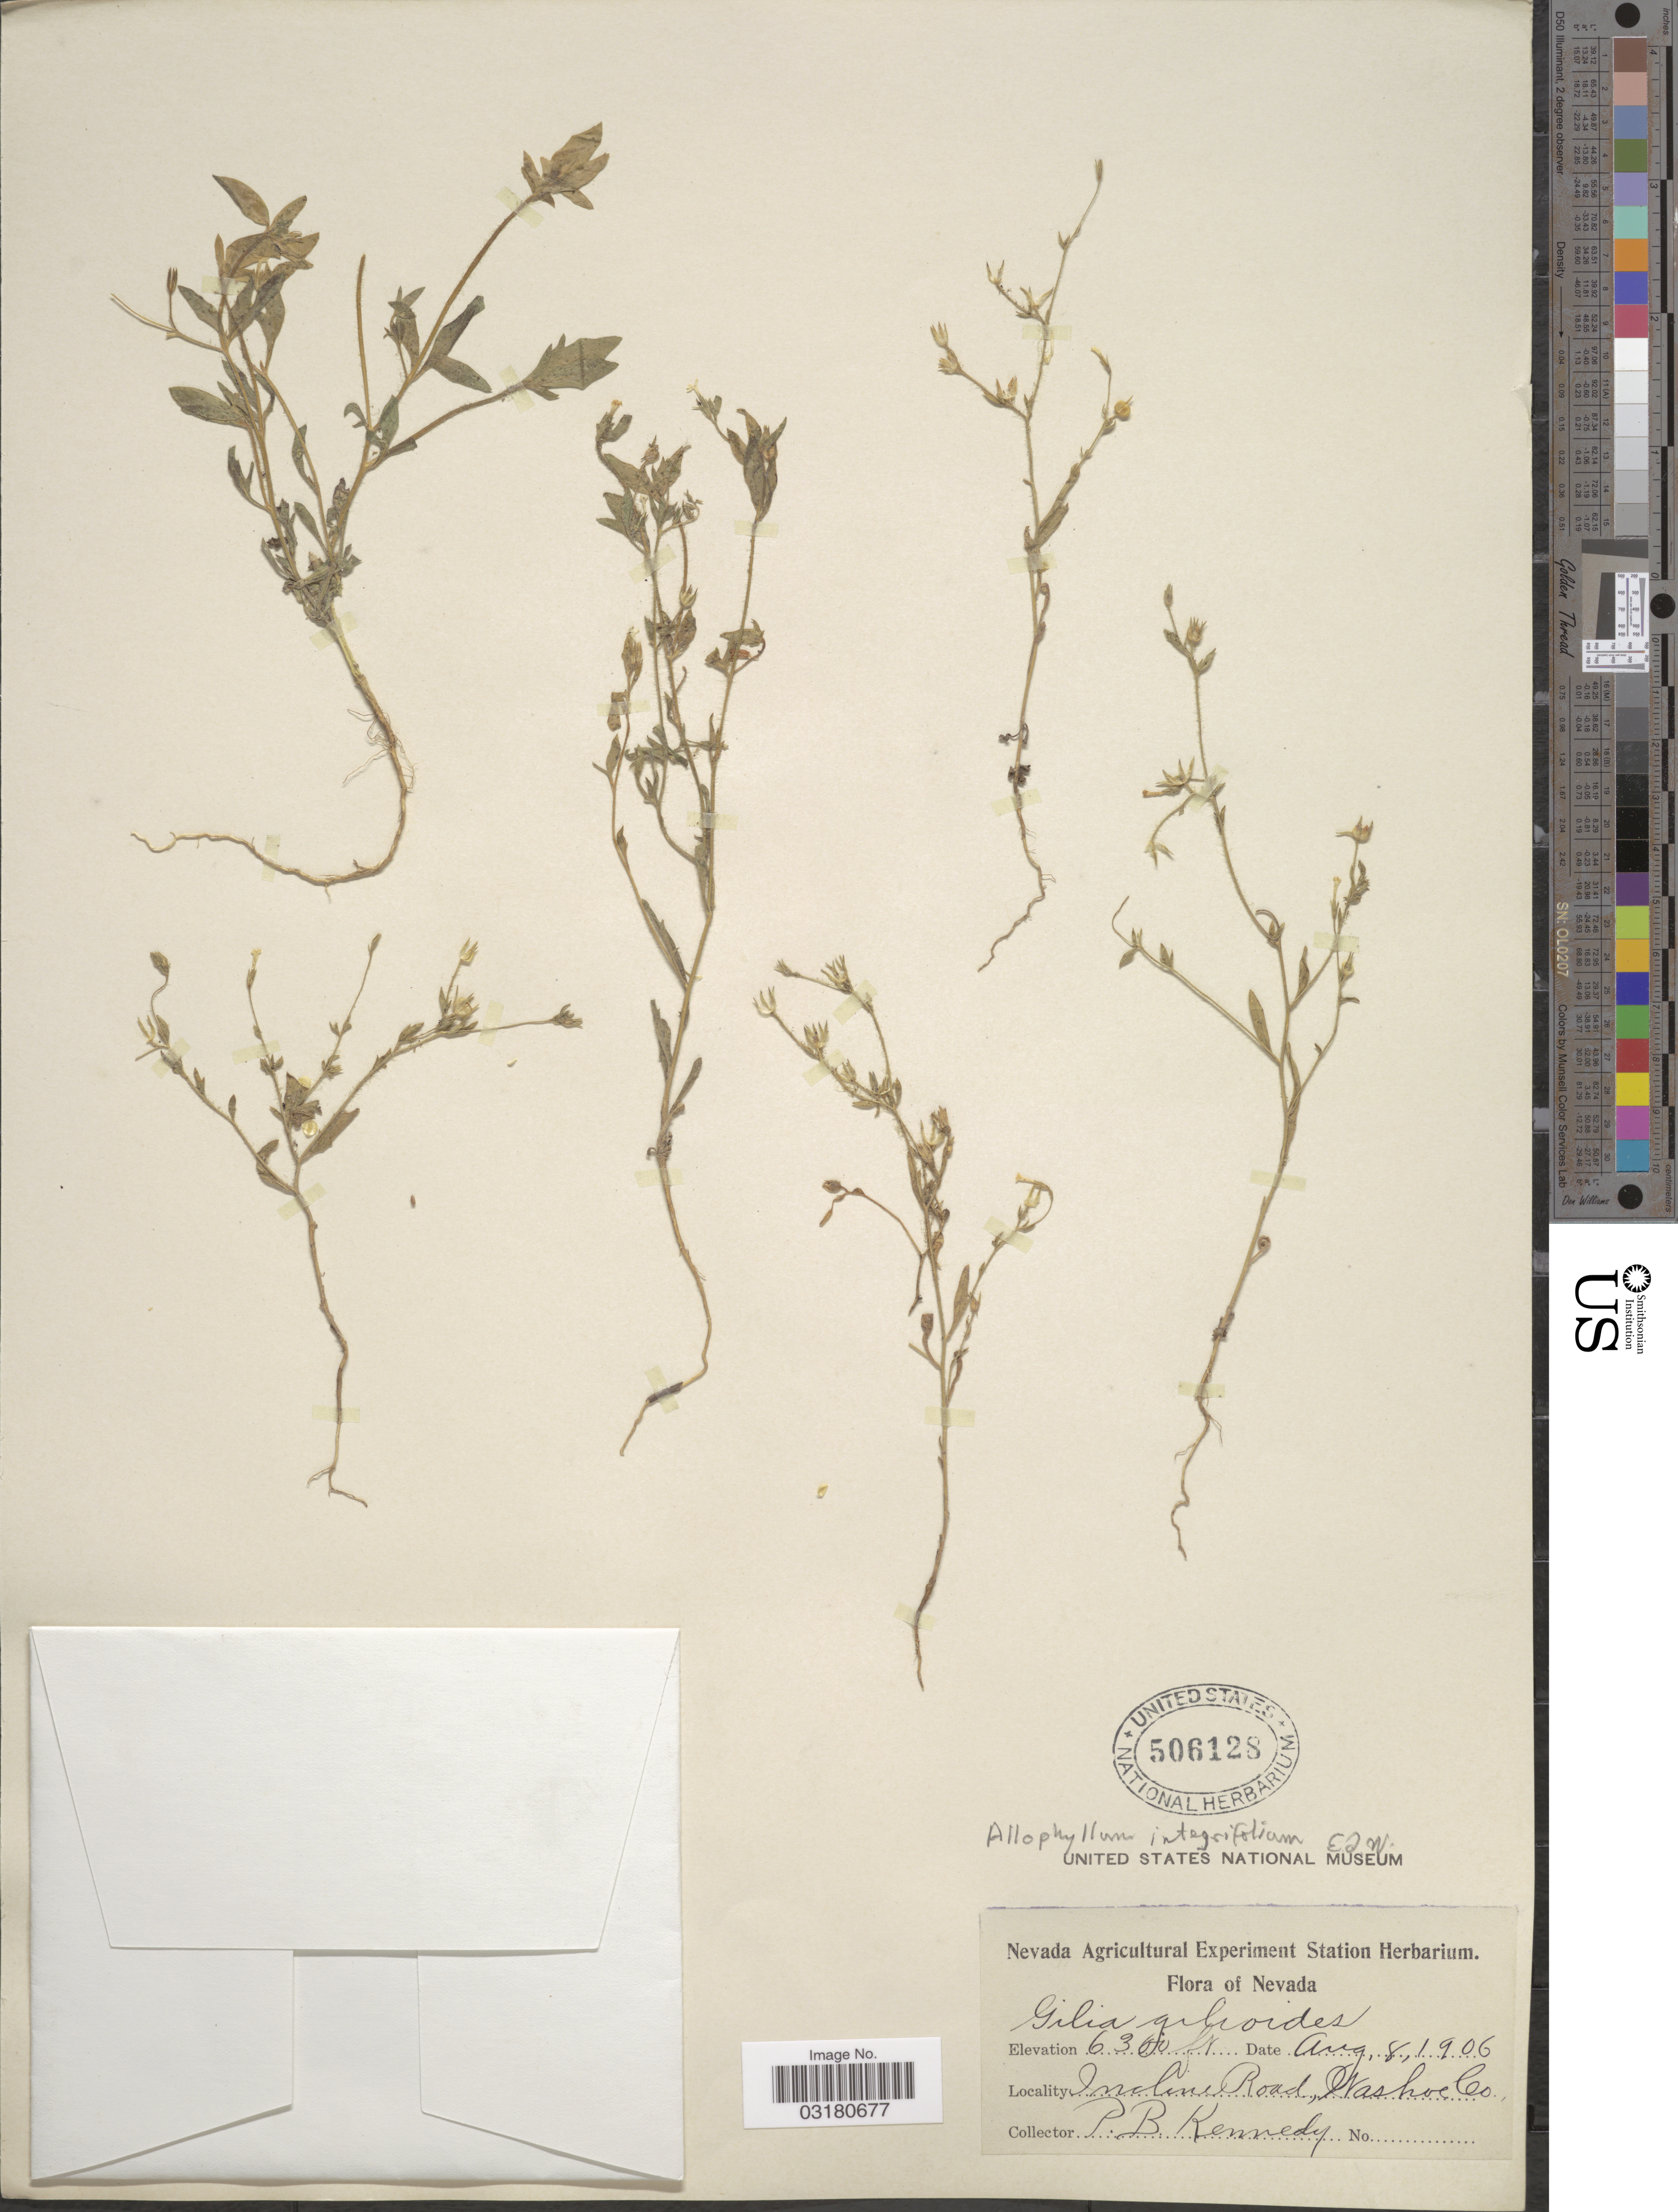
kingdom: Plantae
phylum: Tracheophyta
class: Magnoliopsida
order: Ericales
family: Polemoniaceae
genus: Allophyllum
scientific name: Allophyllum integrifolium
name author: (Brand) A.D. Grant & V.E. Grant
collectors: P. B. Kennedy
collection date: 1906-08-08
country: United States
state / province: Nevada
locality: Incline Road, Washoe Co.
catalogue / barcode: US 506128